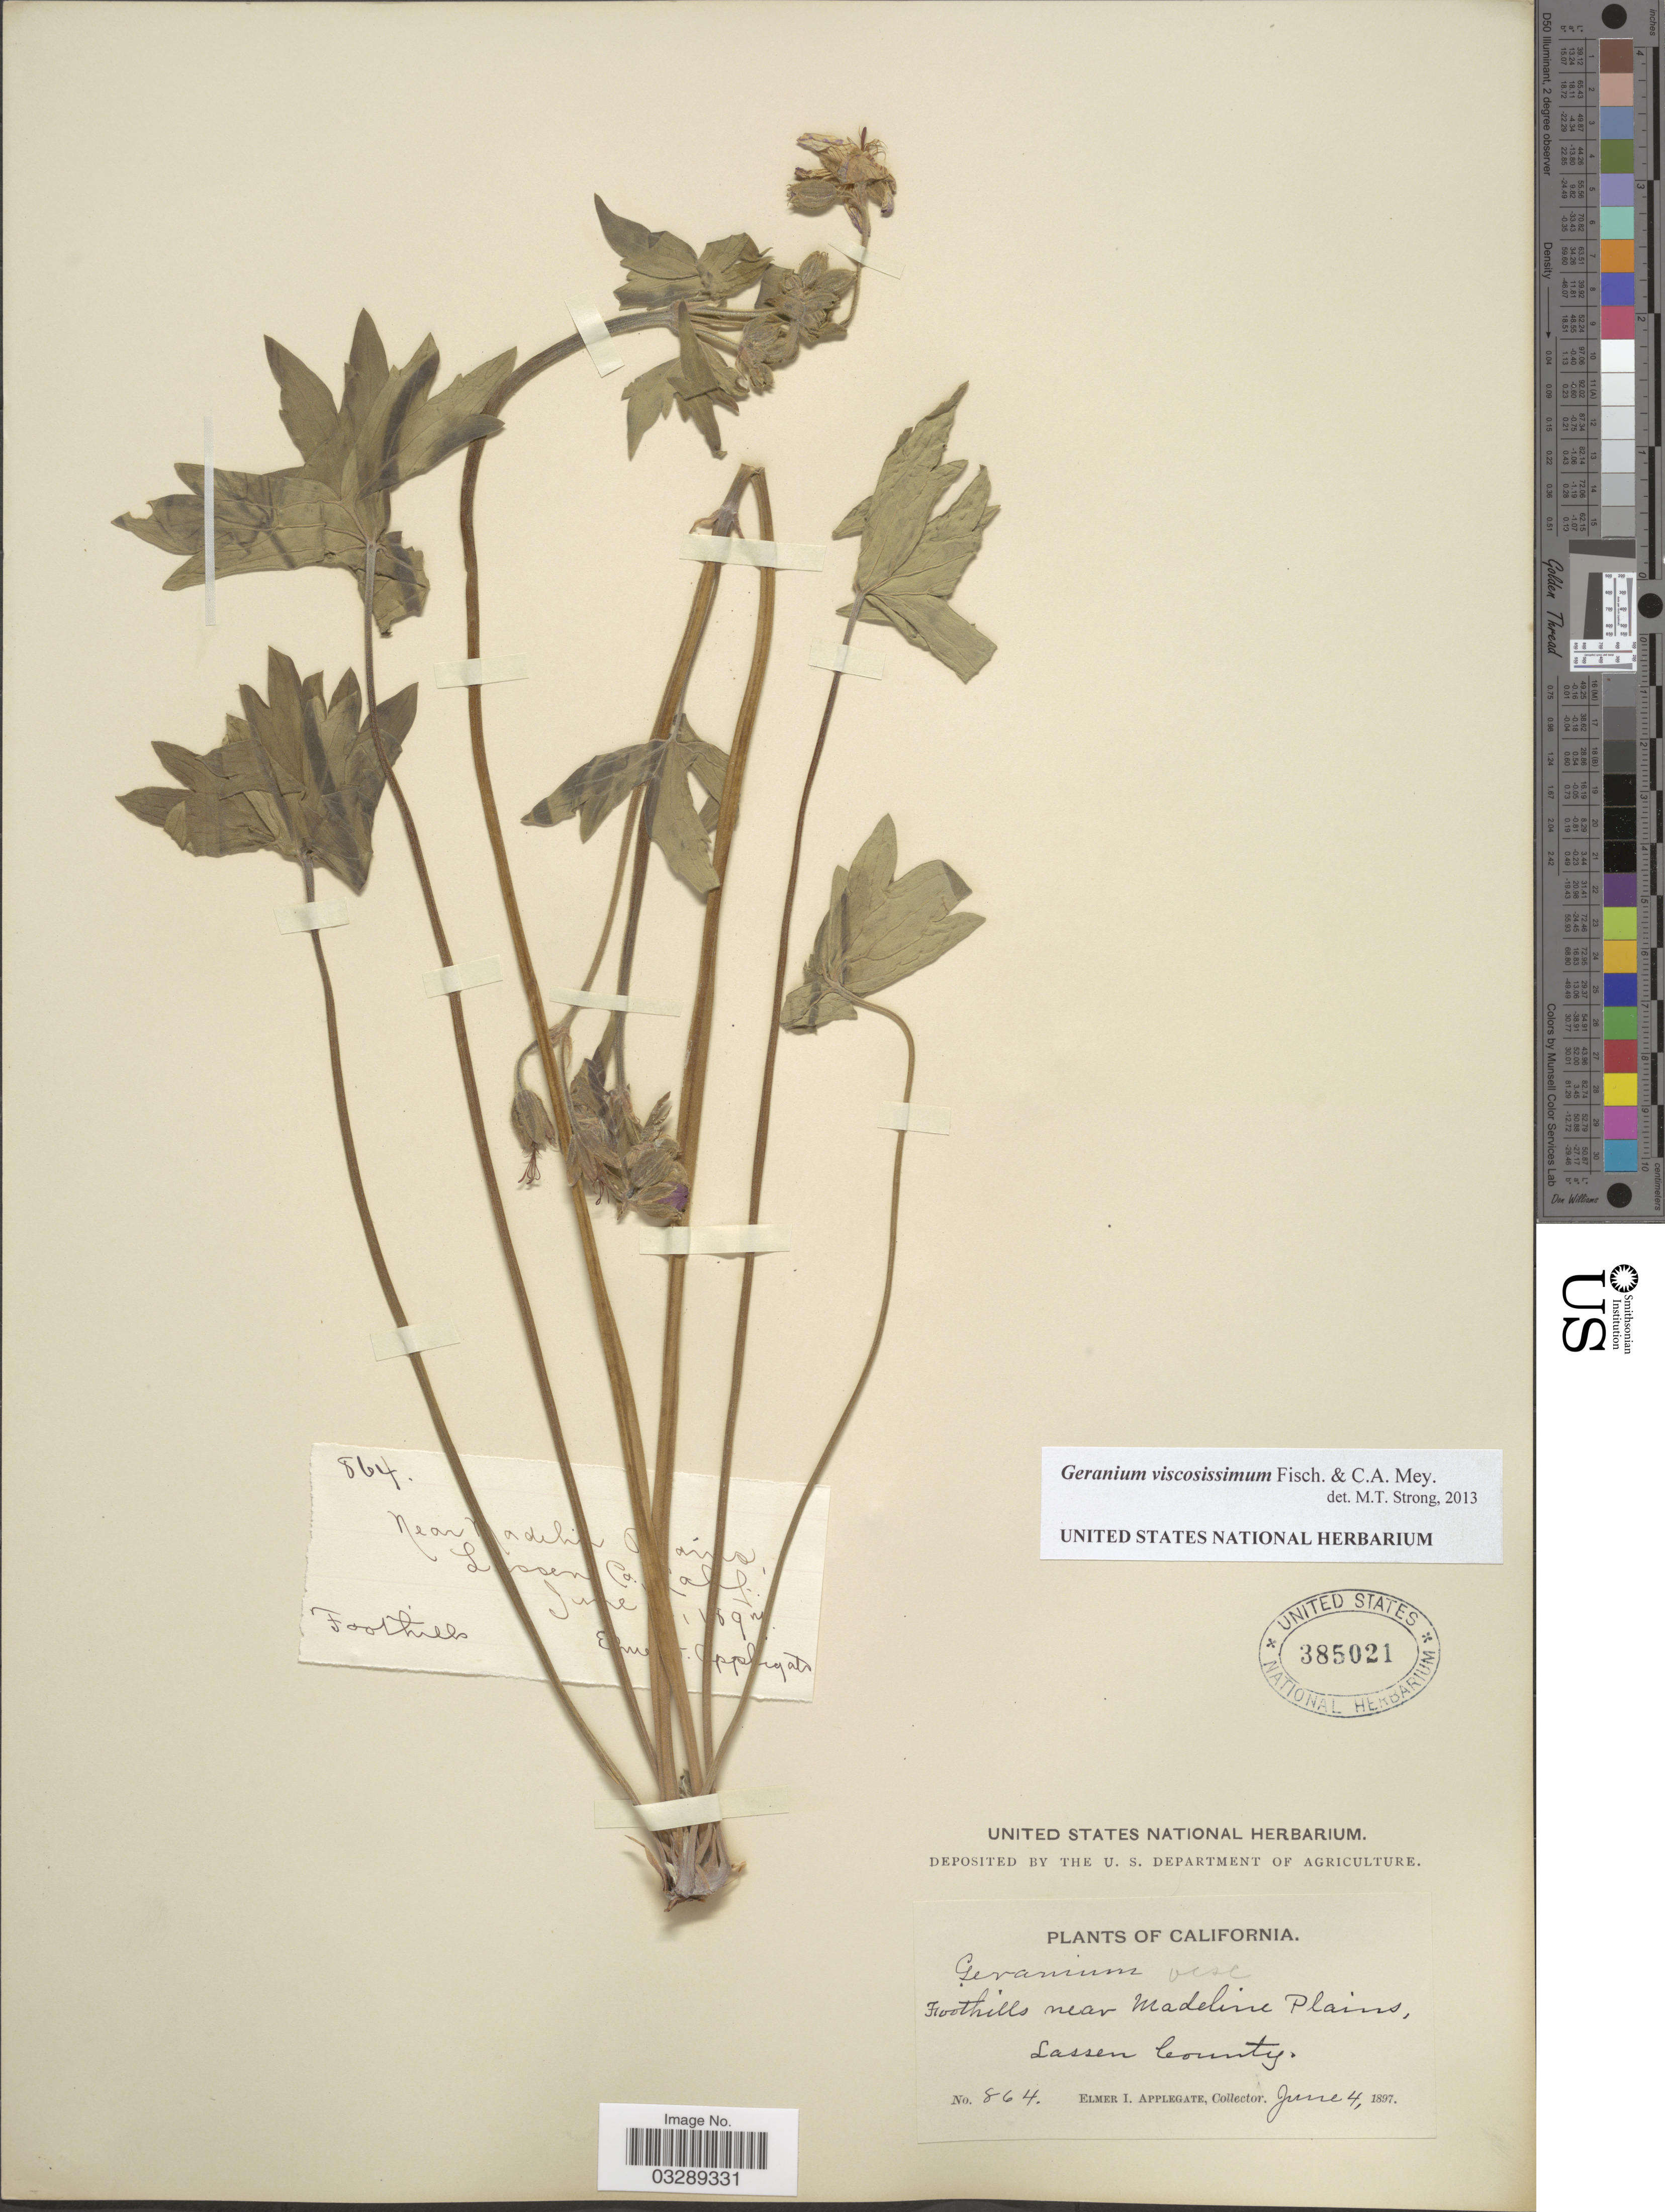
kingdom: Plantae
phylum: Tracheophyta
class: Magnoliopsida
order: Geraniales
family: Geraniaceae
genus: Geranium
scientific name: Geranium viscosissimum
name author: Fisch. & C.A. Mey.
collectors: E. I. Applegate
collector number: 864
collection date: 1897-06-04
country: United States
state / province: California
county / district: Lassen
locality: Foothills near Madeline Plains, Lassen County.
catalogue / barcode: US 385021